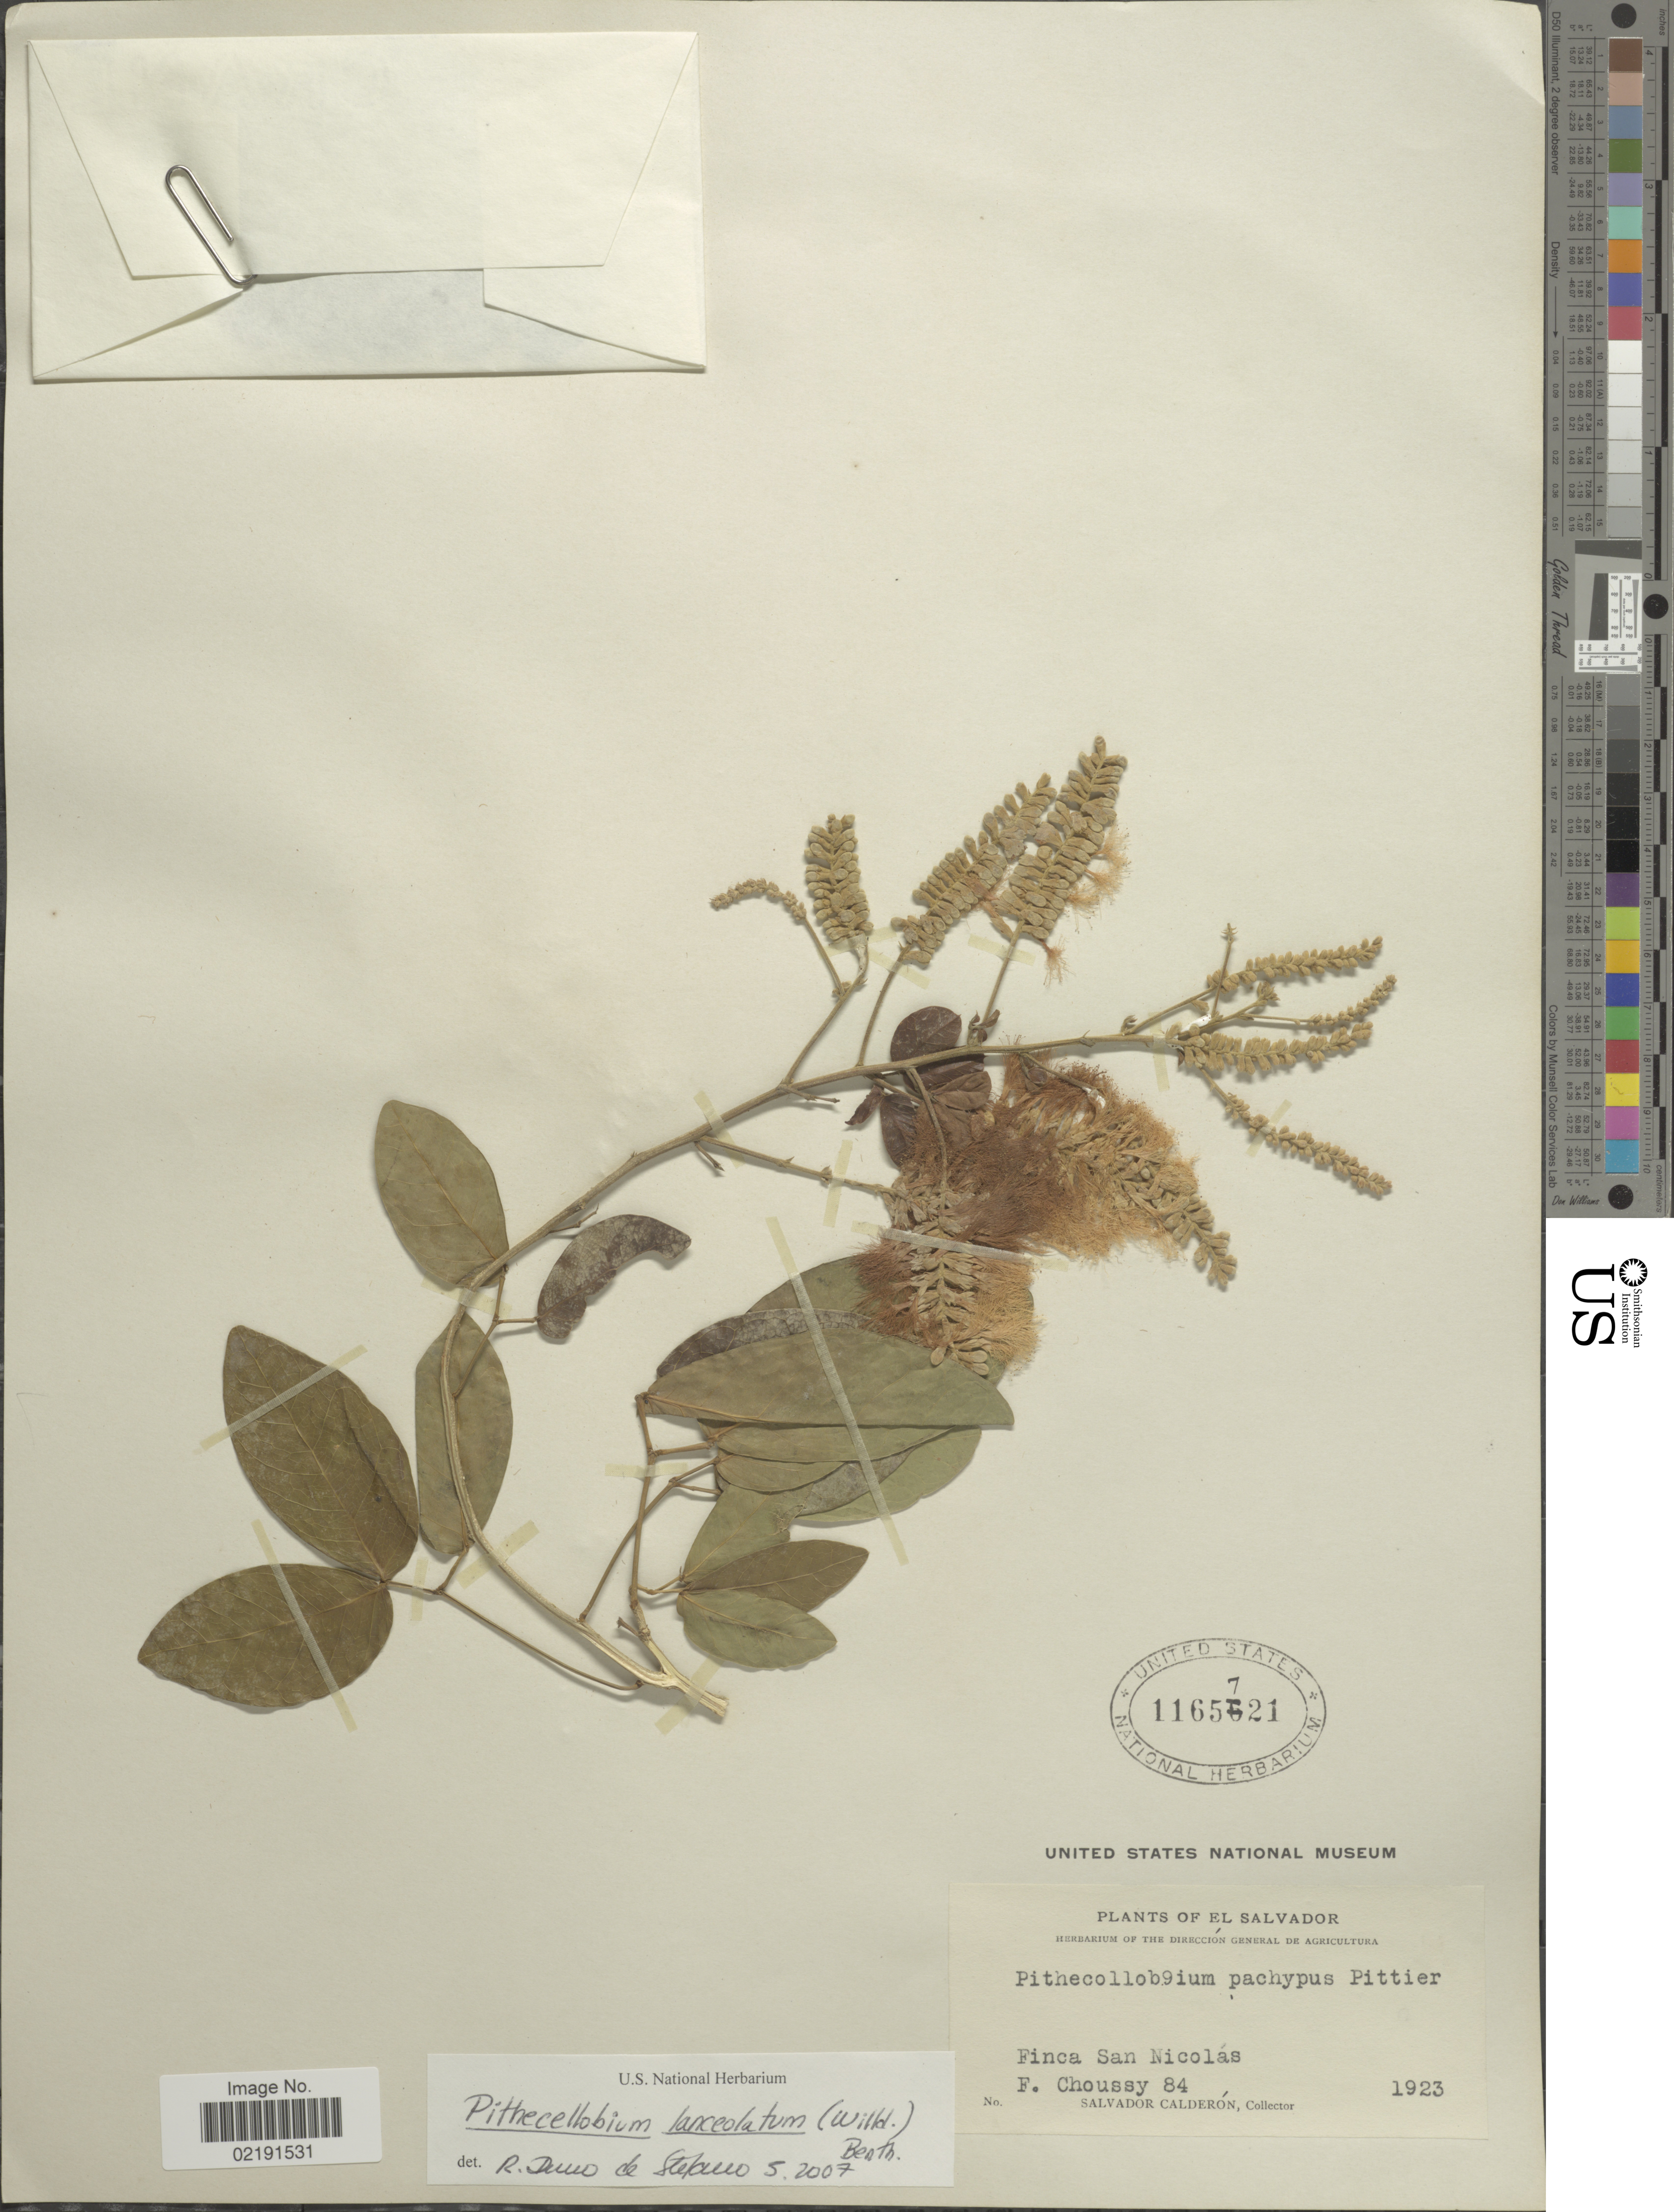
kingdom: Plantae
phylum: Tracheophyta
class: Magnoliopsida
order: Fabales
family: Fabaceae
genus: Pithecellobium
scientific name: Pithecellobium lanceolatum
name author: (Humb. & Bonpl. ex Willd.) Benth.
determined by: Duno de Stefano, R.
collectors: F. Choussy & S. Calderón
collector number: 84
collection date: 1923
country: El Salvador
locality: Finca San Nicolás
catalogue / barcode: US 1165721